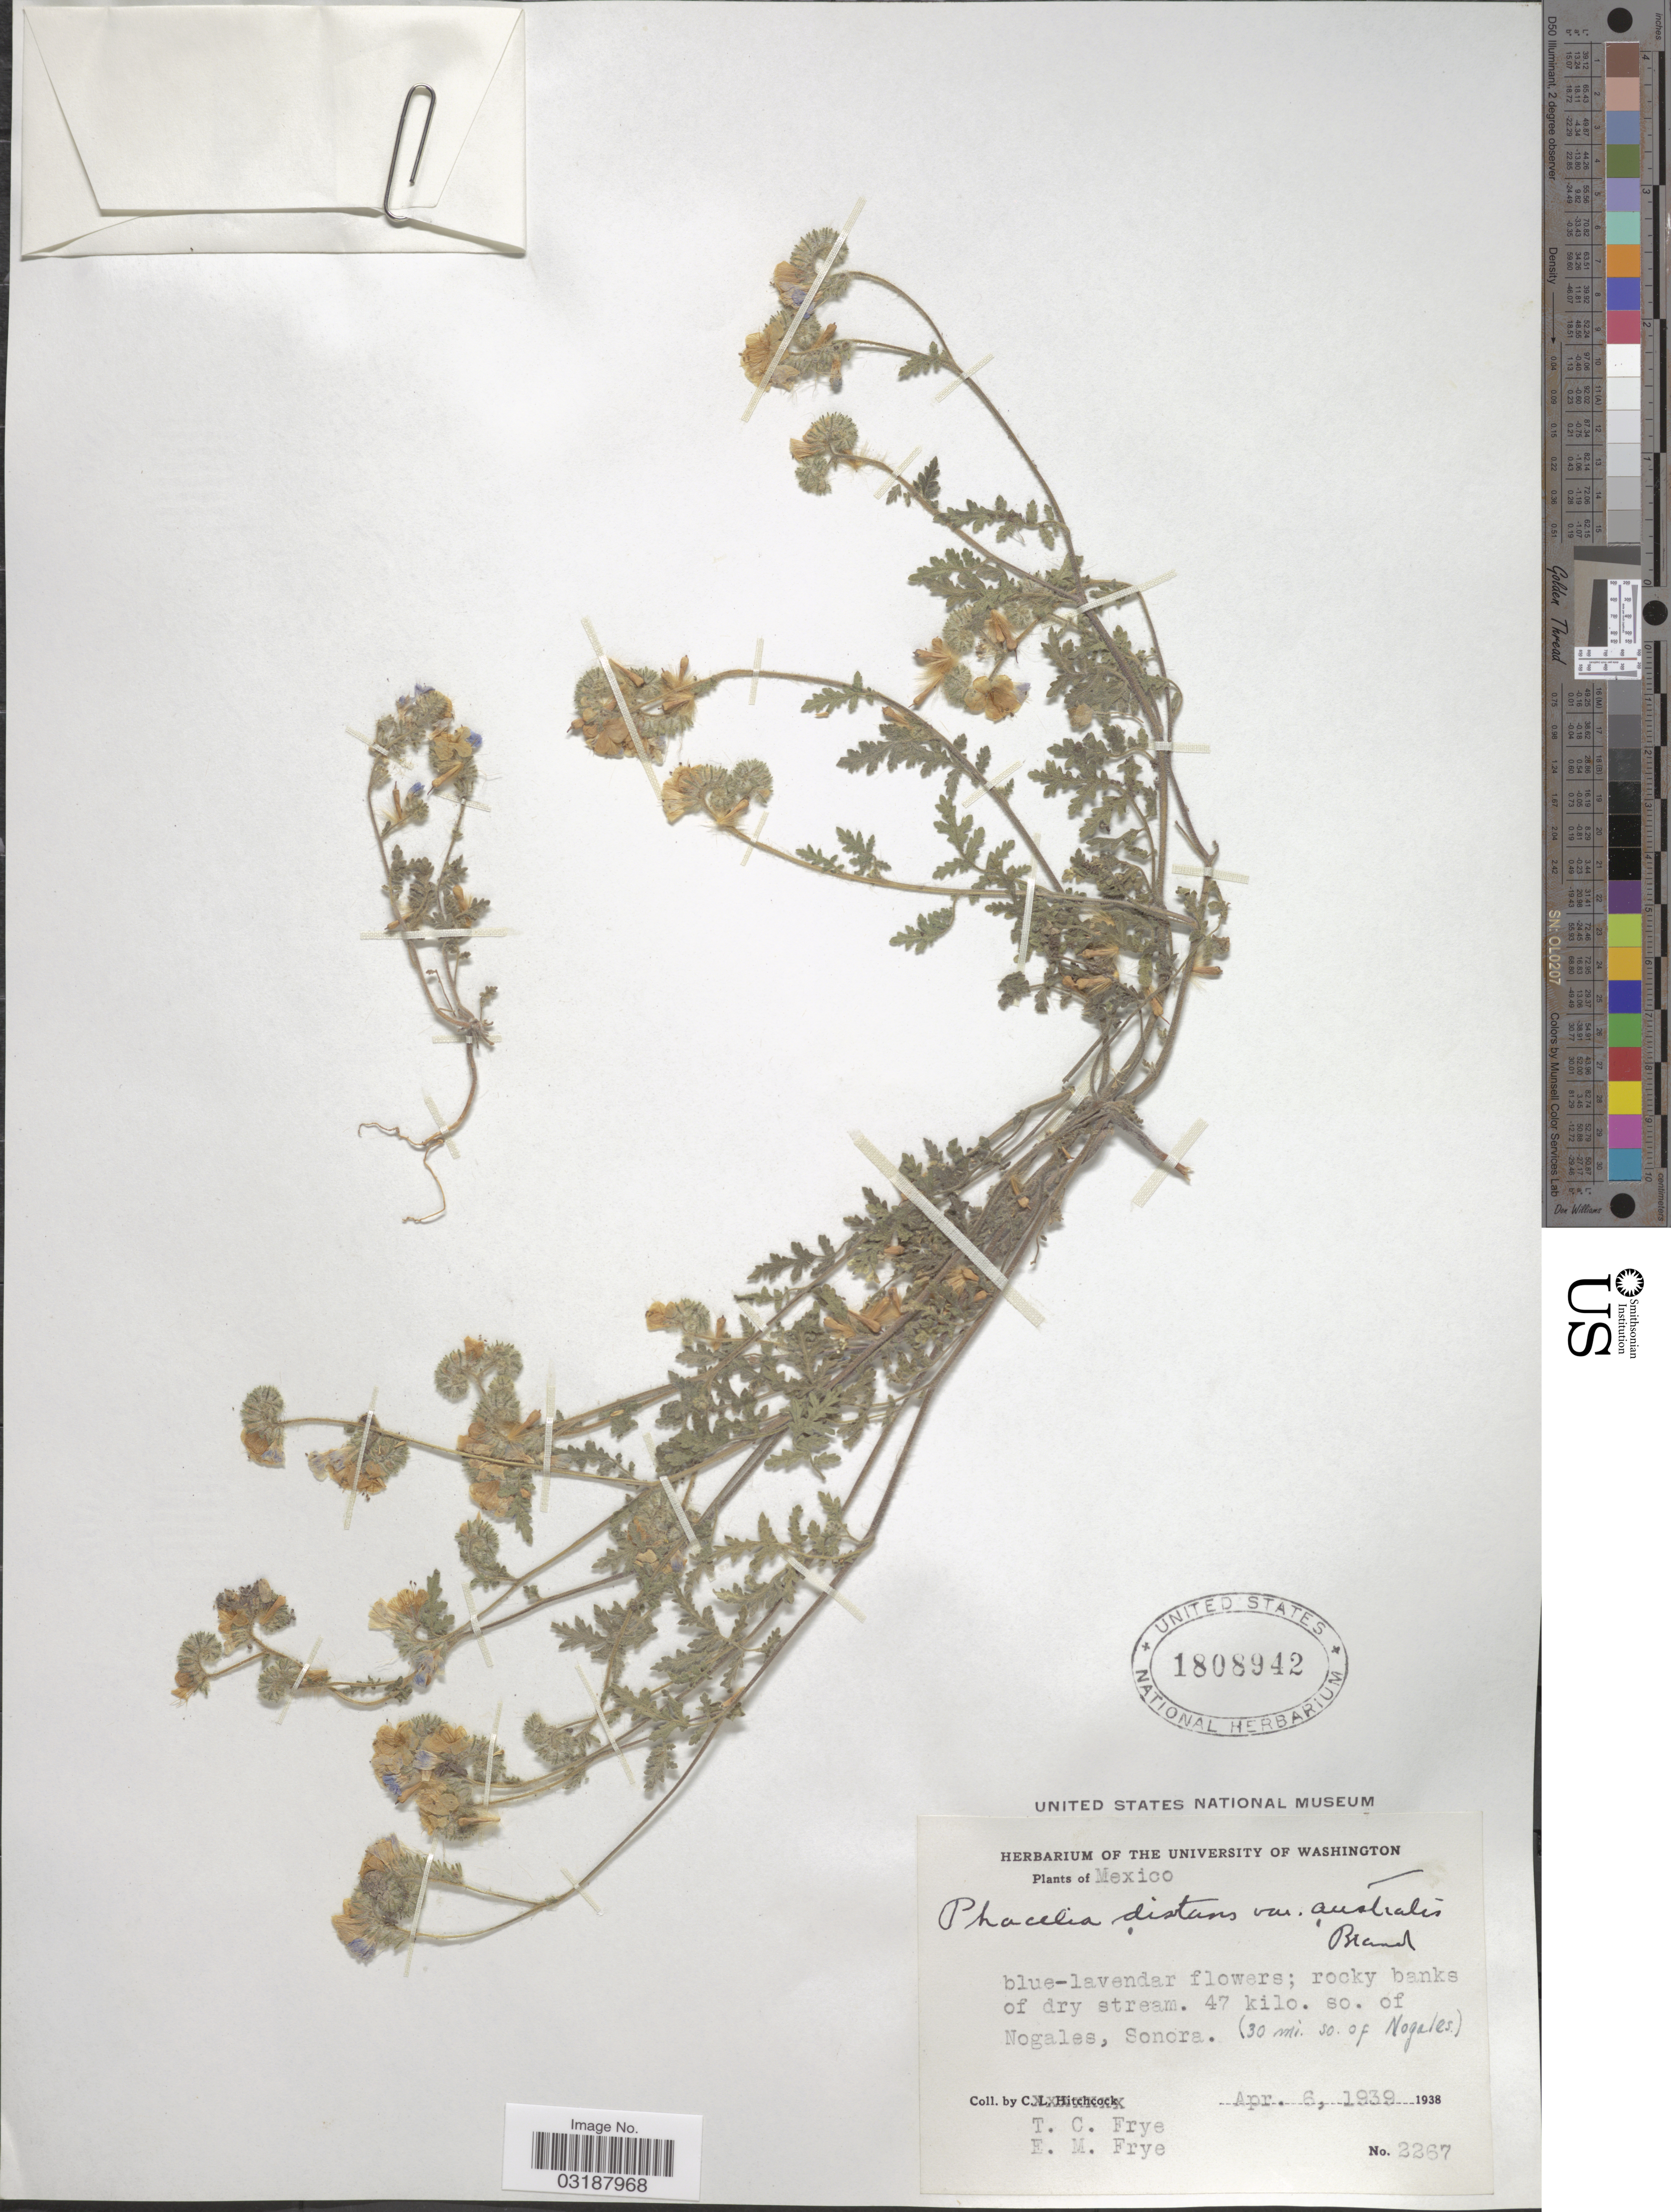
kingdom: Plantae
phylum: Tracheophyta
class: Magnoliopsida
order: Boraginales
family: Hydrophyllaceae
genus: Phacelia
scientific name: Phacelia distans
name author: Benth.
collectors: T. C. Frye & E. Frye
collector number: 2267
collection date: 1939-04-06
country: Mexico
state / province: Sonora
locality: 47 kilo. so. of Nogales, Sonora. (30 mi. so. of Nogales).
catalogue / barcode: US 1808942